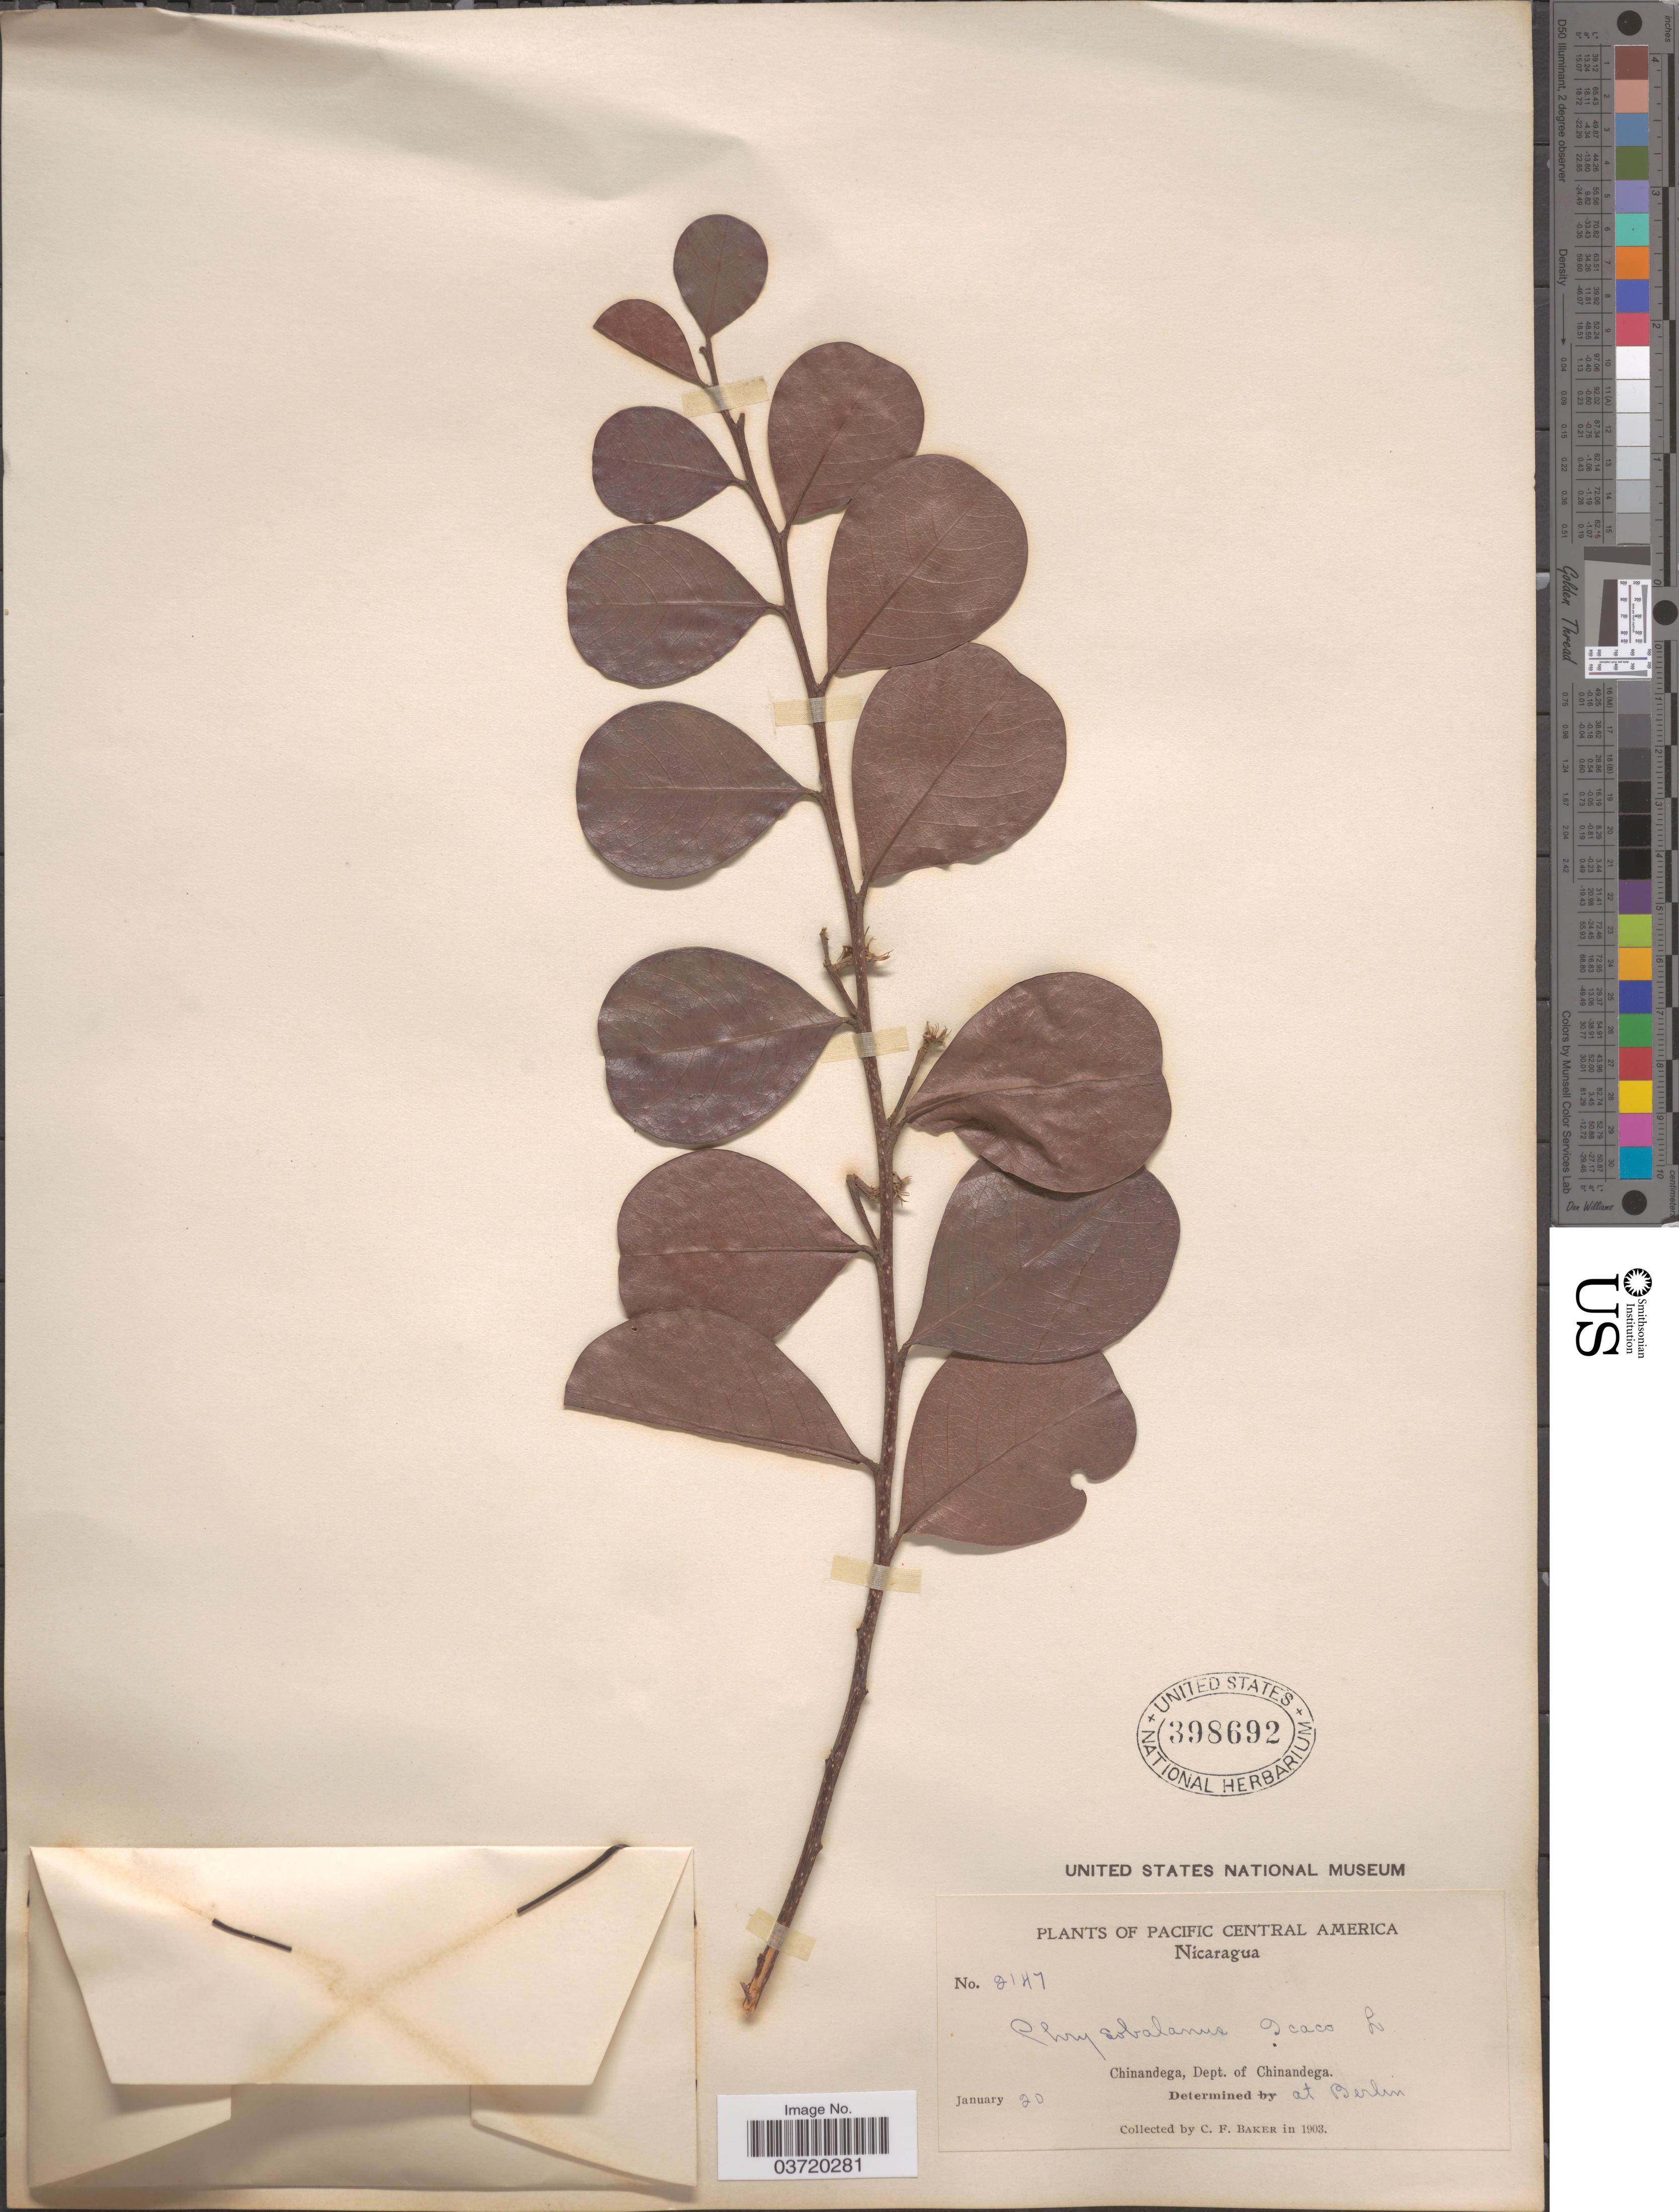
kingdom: Plantae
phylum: Tracheophyta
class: Magnoliopsida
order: Malpighiales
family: Chrysobalanaceae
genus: Chrysobalanus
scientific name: Chrysobalanus icaco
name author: L.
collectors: C. F. Baker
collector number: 2147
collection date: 1903-01-20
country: Nicaragua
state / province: Chinandega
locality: Dept. of Chinandega.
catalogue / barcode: US 398692